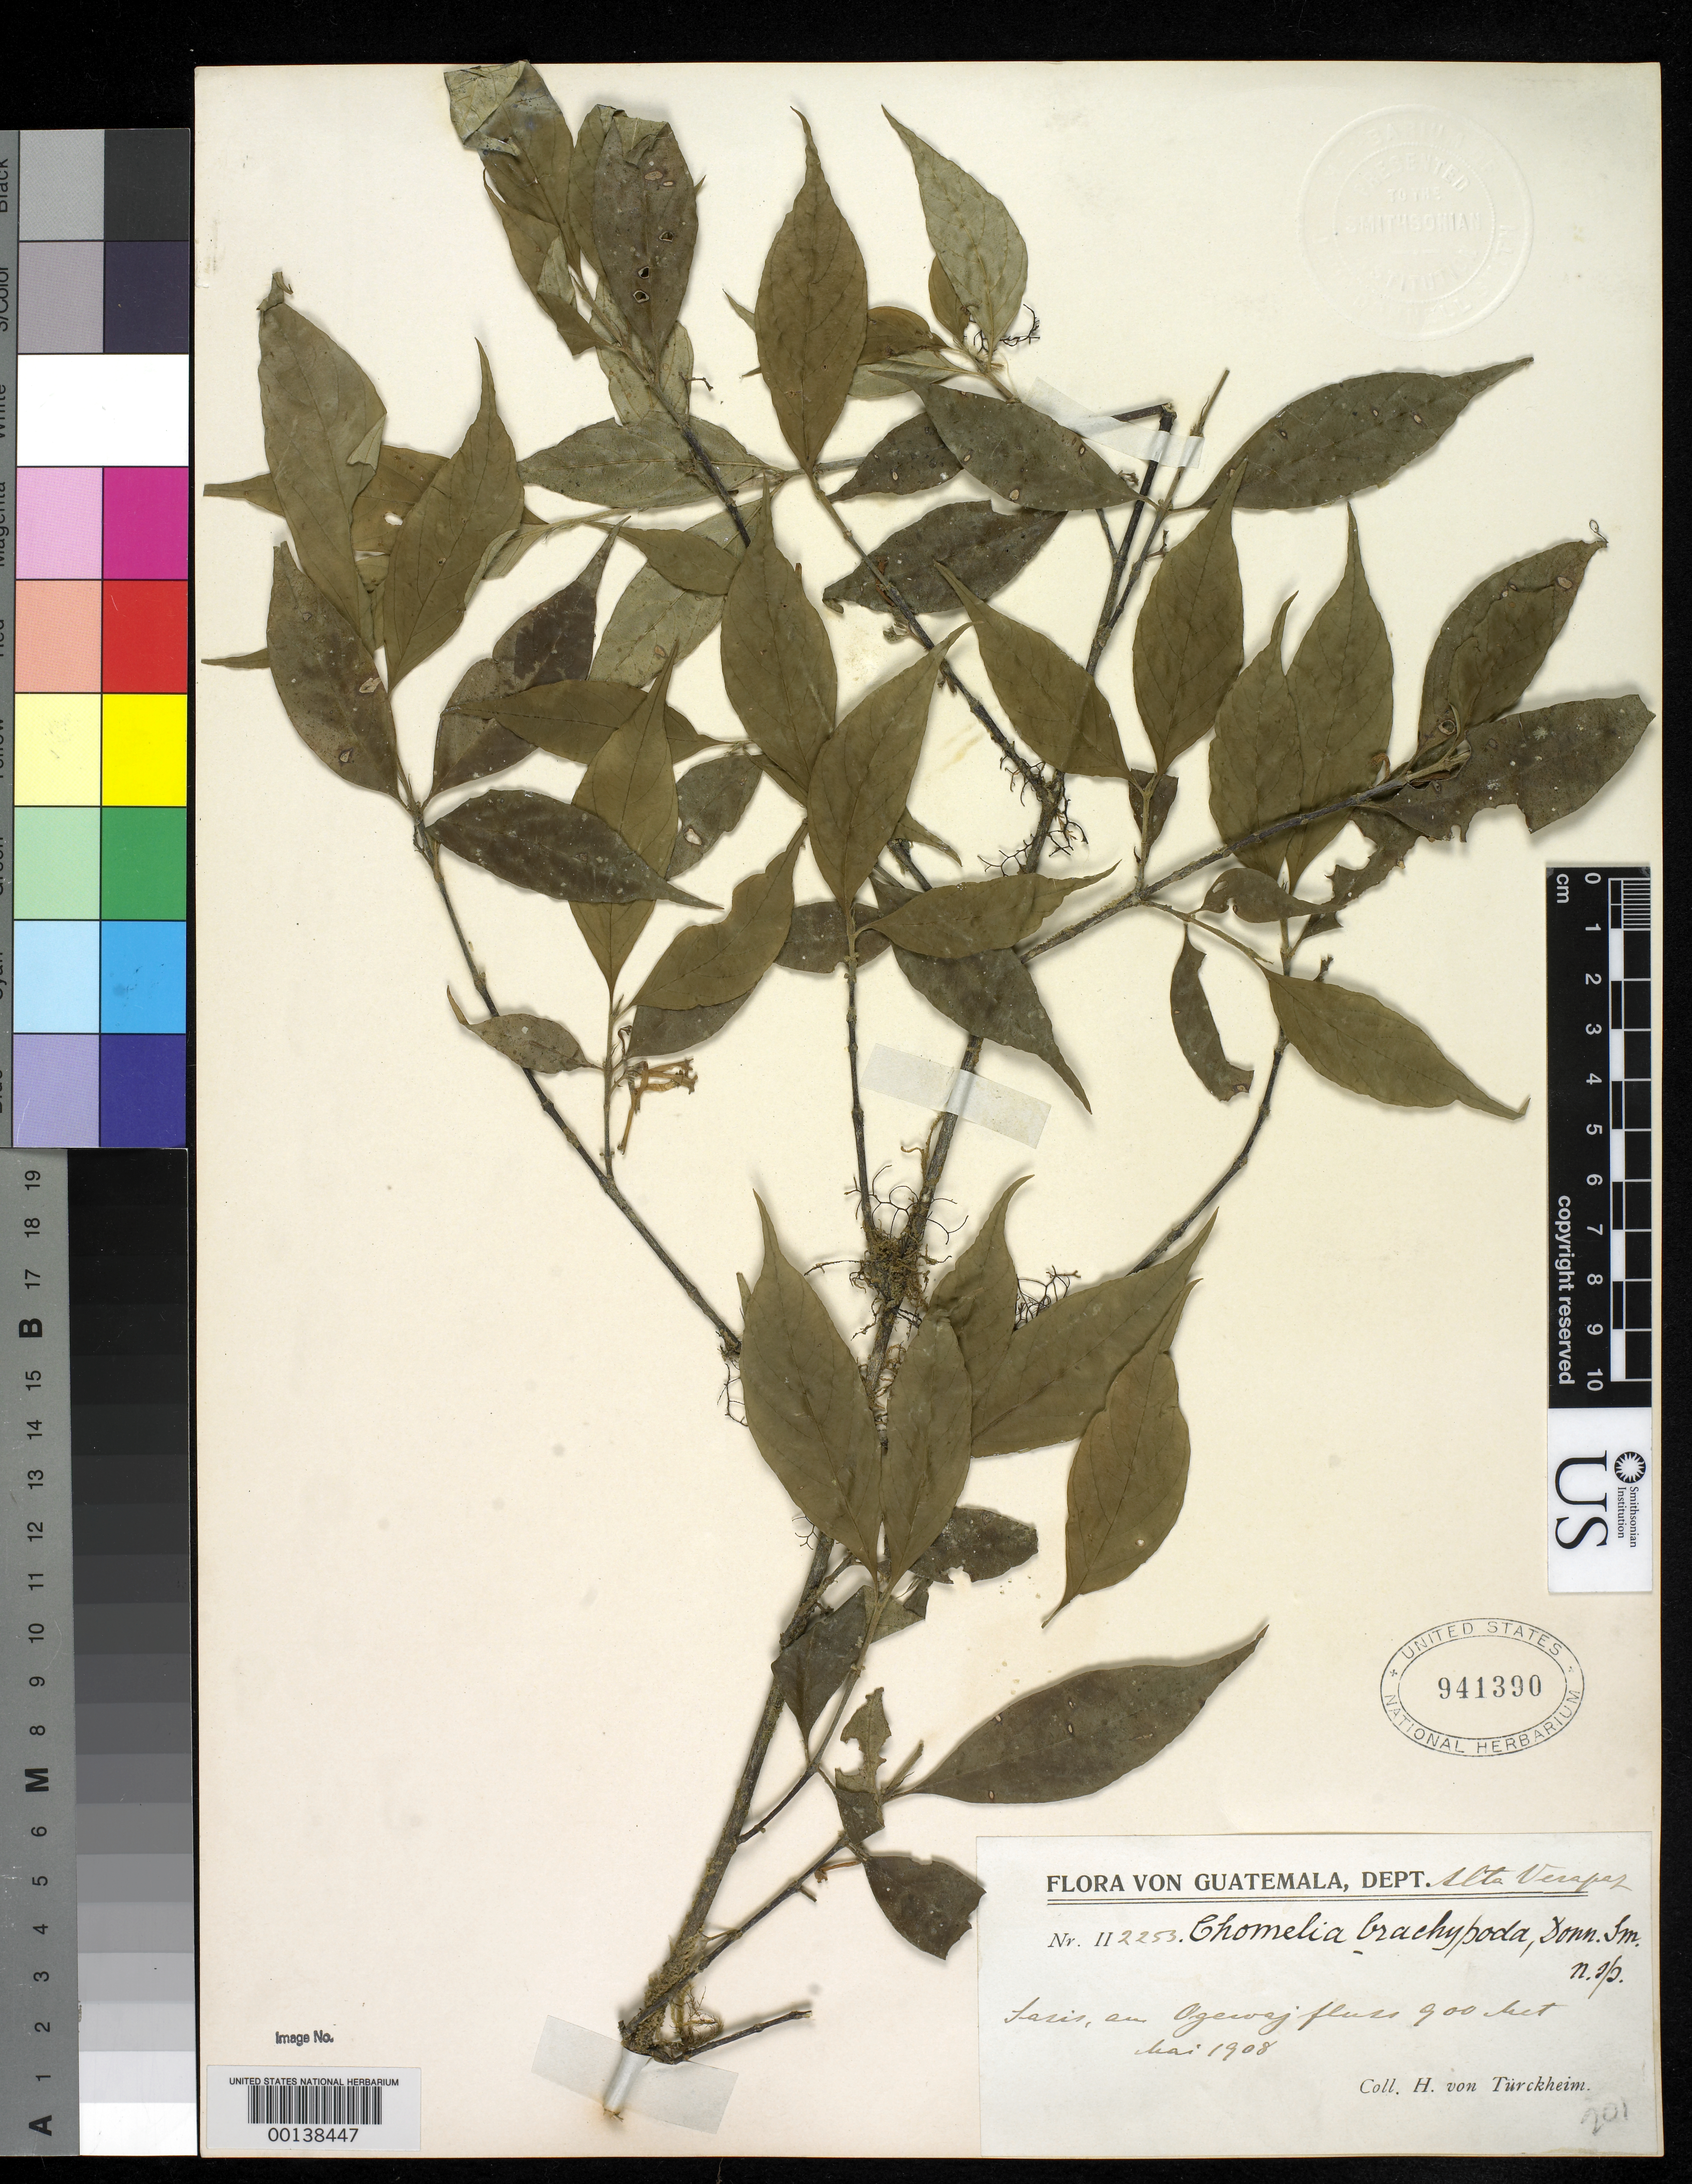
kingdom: Plantae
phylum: Tracheophyta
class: Magnoliopsida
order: Gentianales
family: Rubiaceae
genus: Chomelia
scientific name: Chomelia brachypoda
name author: Donn. Sm.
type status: Type Collection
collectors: H. von Türckheim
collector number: II 2253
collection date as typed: May 1908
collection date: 1908-05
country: Guatemala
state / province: Alta Verapaz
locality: Sasis.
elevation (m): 900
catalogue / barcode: US 941390